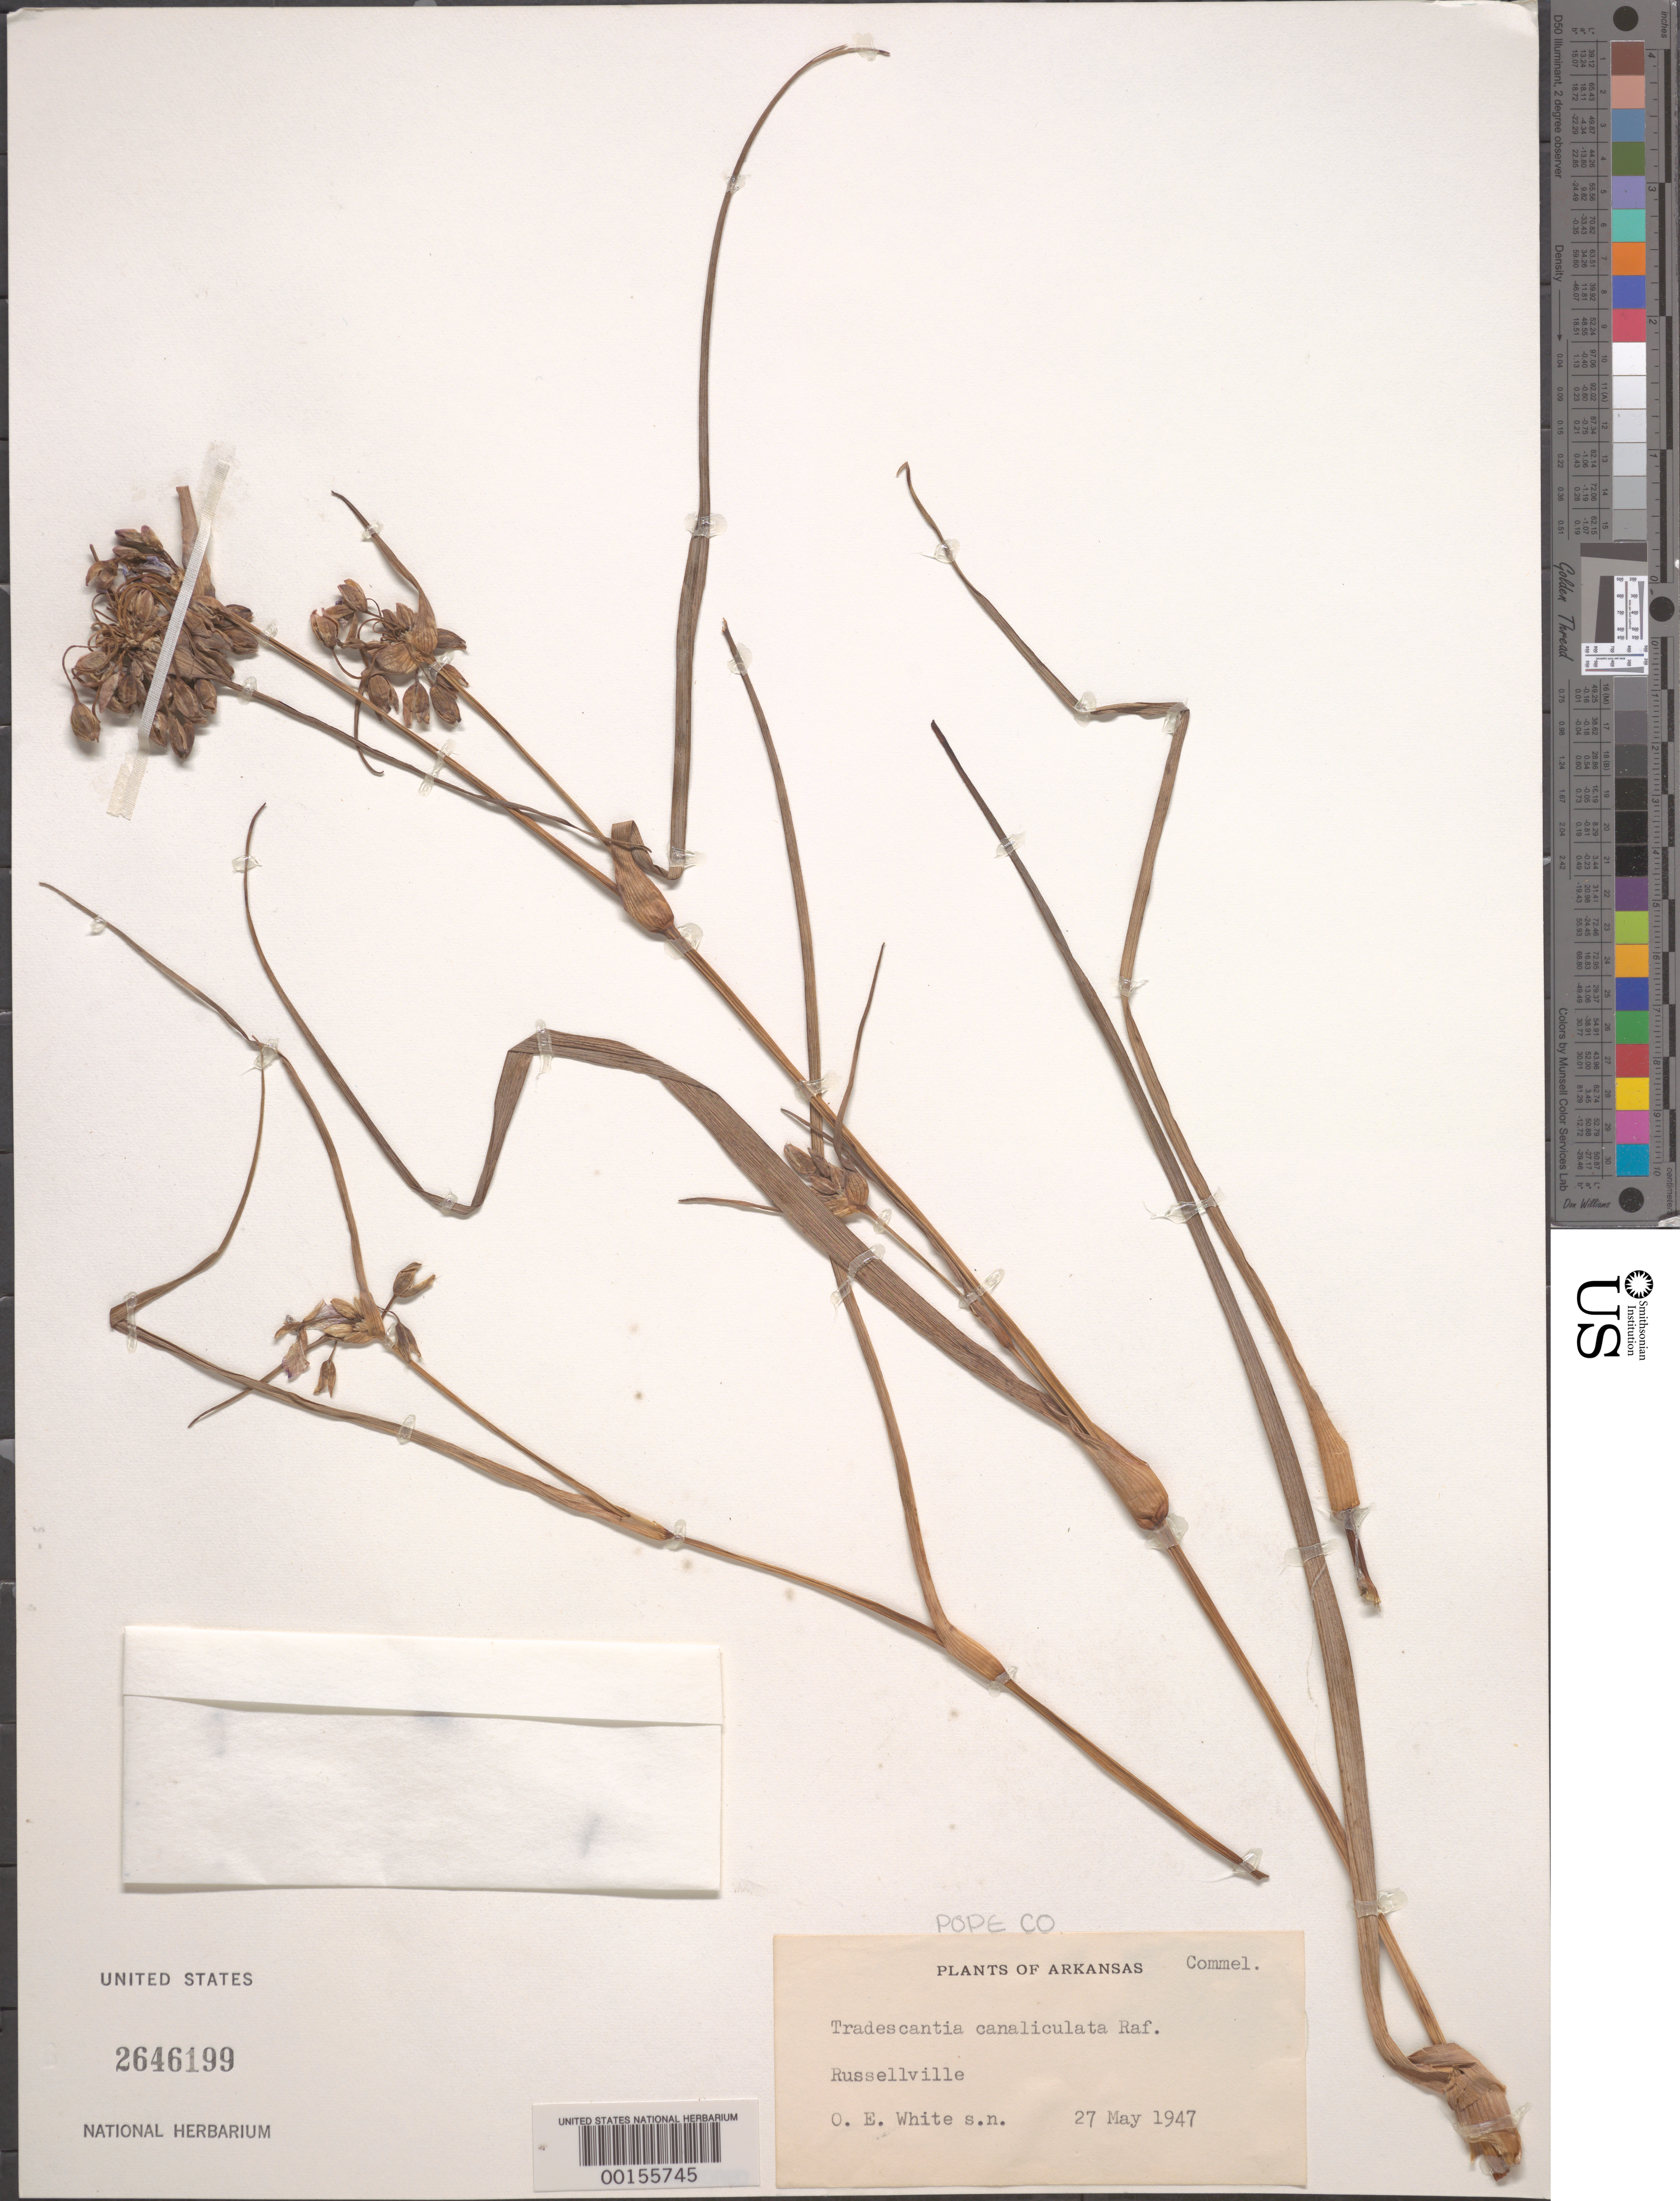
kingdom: Plantae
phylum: Tracheophyta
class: Liliopsida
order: Commelinales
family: Commelinaceae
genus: Tradescantia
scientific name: Tradescantia ohiensis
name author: Raf.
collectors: O. E. White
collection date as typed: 27 May 1947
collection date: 1947-05-27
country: United States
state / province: Arkansas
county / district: Pope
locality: Russellville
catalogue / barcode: US 2646199